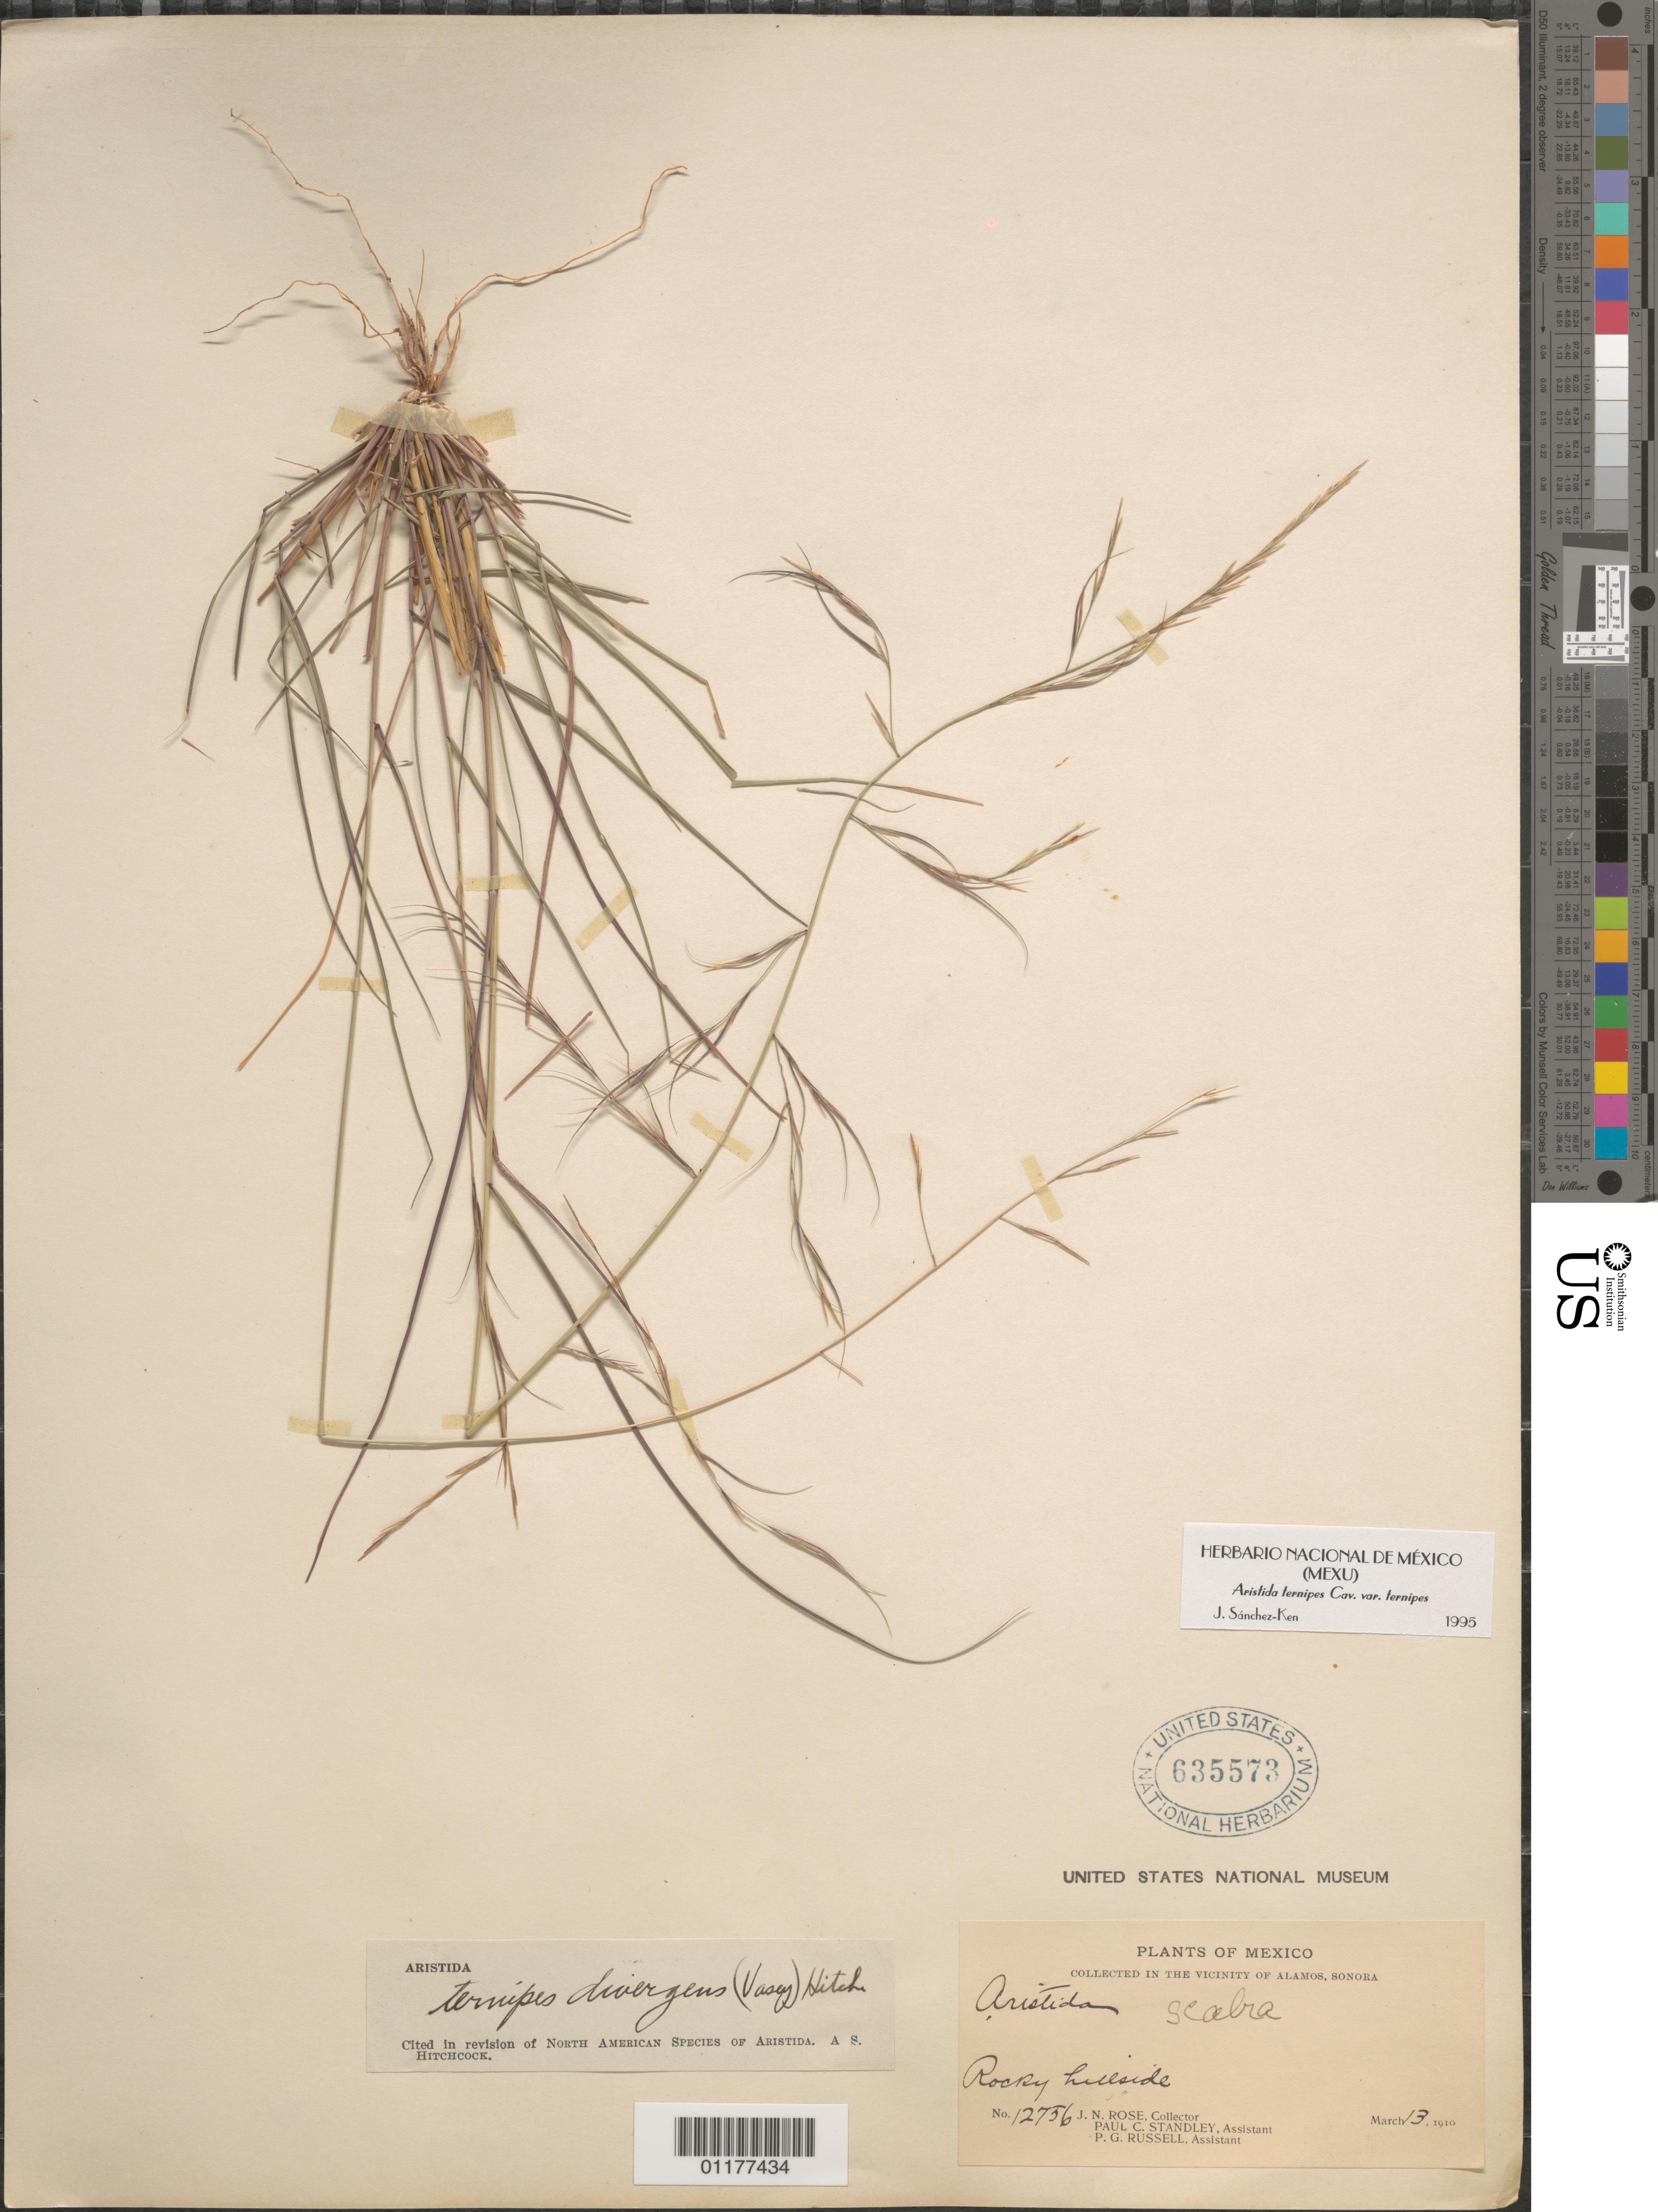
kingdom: Plantae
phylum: Tracheophyta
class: Liliopsida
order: Poales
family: Poaceae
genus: Aristida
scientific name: Aristida ternipes var. ternipes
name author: Cav.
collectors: J. N. Rose, P. C. Standley & P. G. Russell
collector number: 12756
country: Mexico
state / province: Sinaloa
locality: Alamos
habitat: Rocky hillside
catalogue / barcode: US 635573